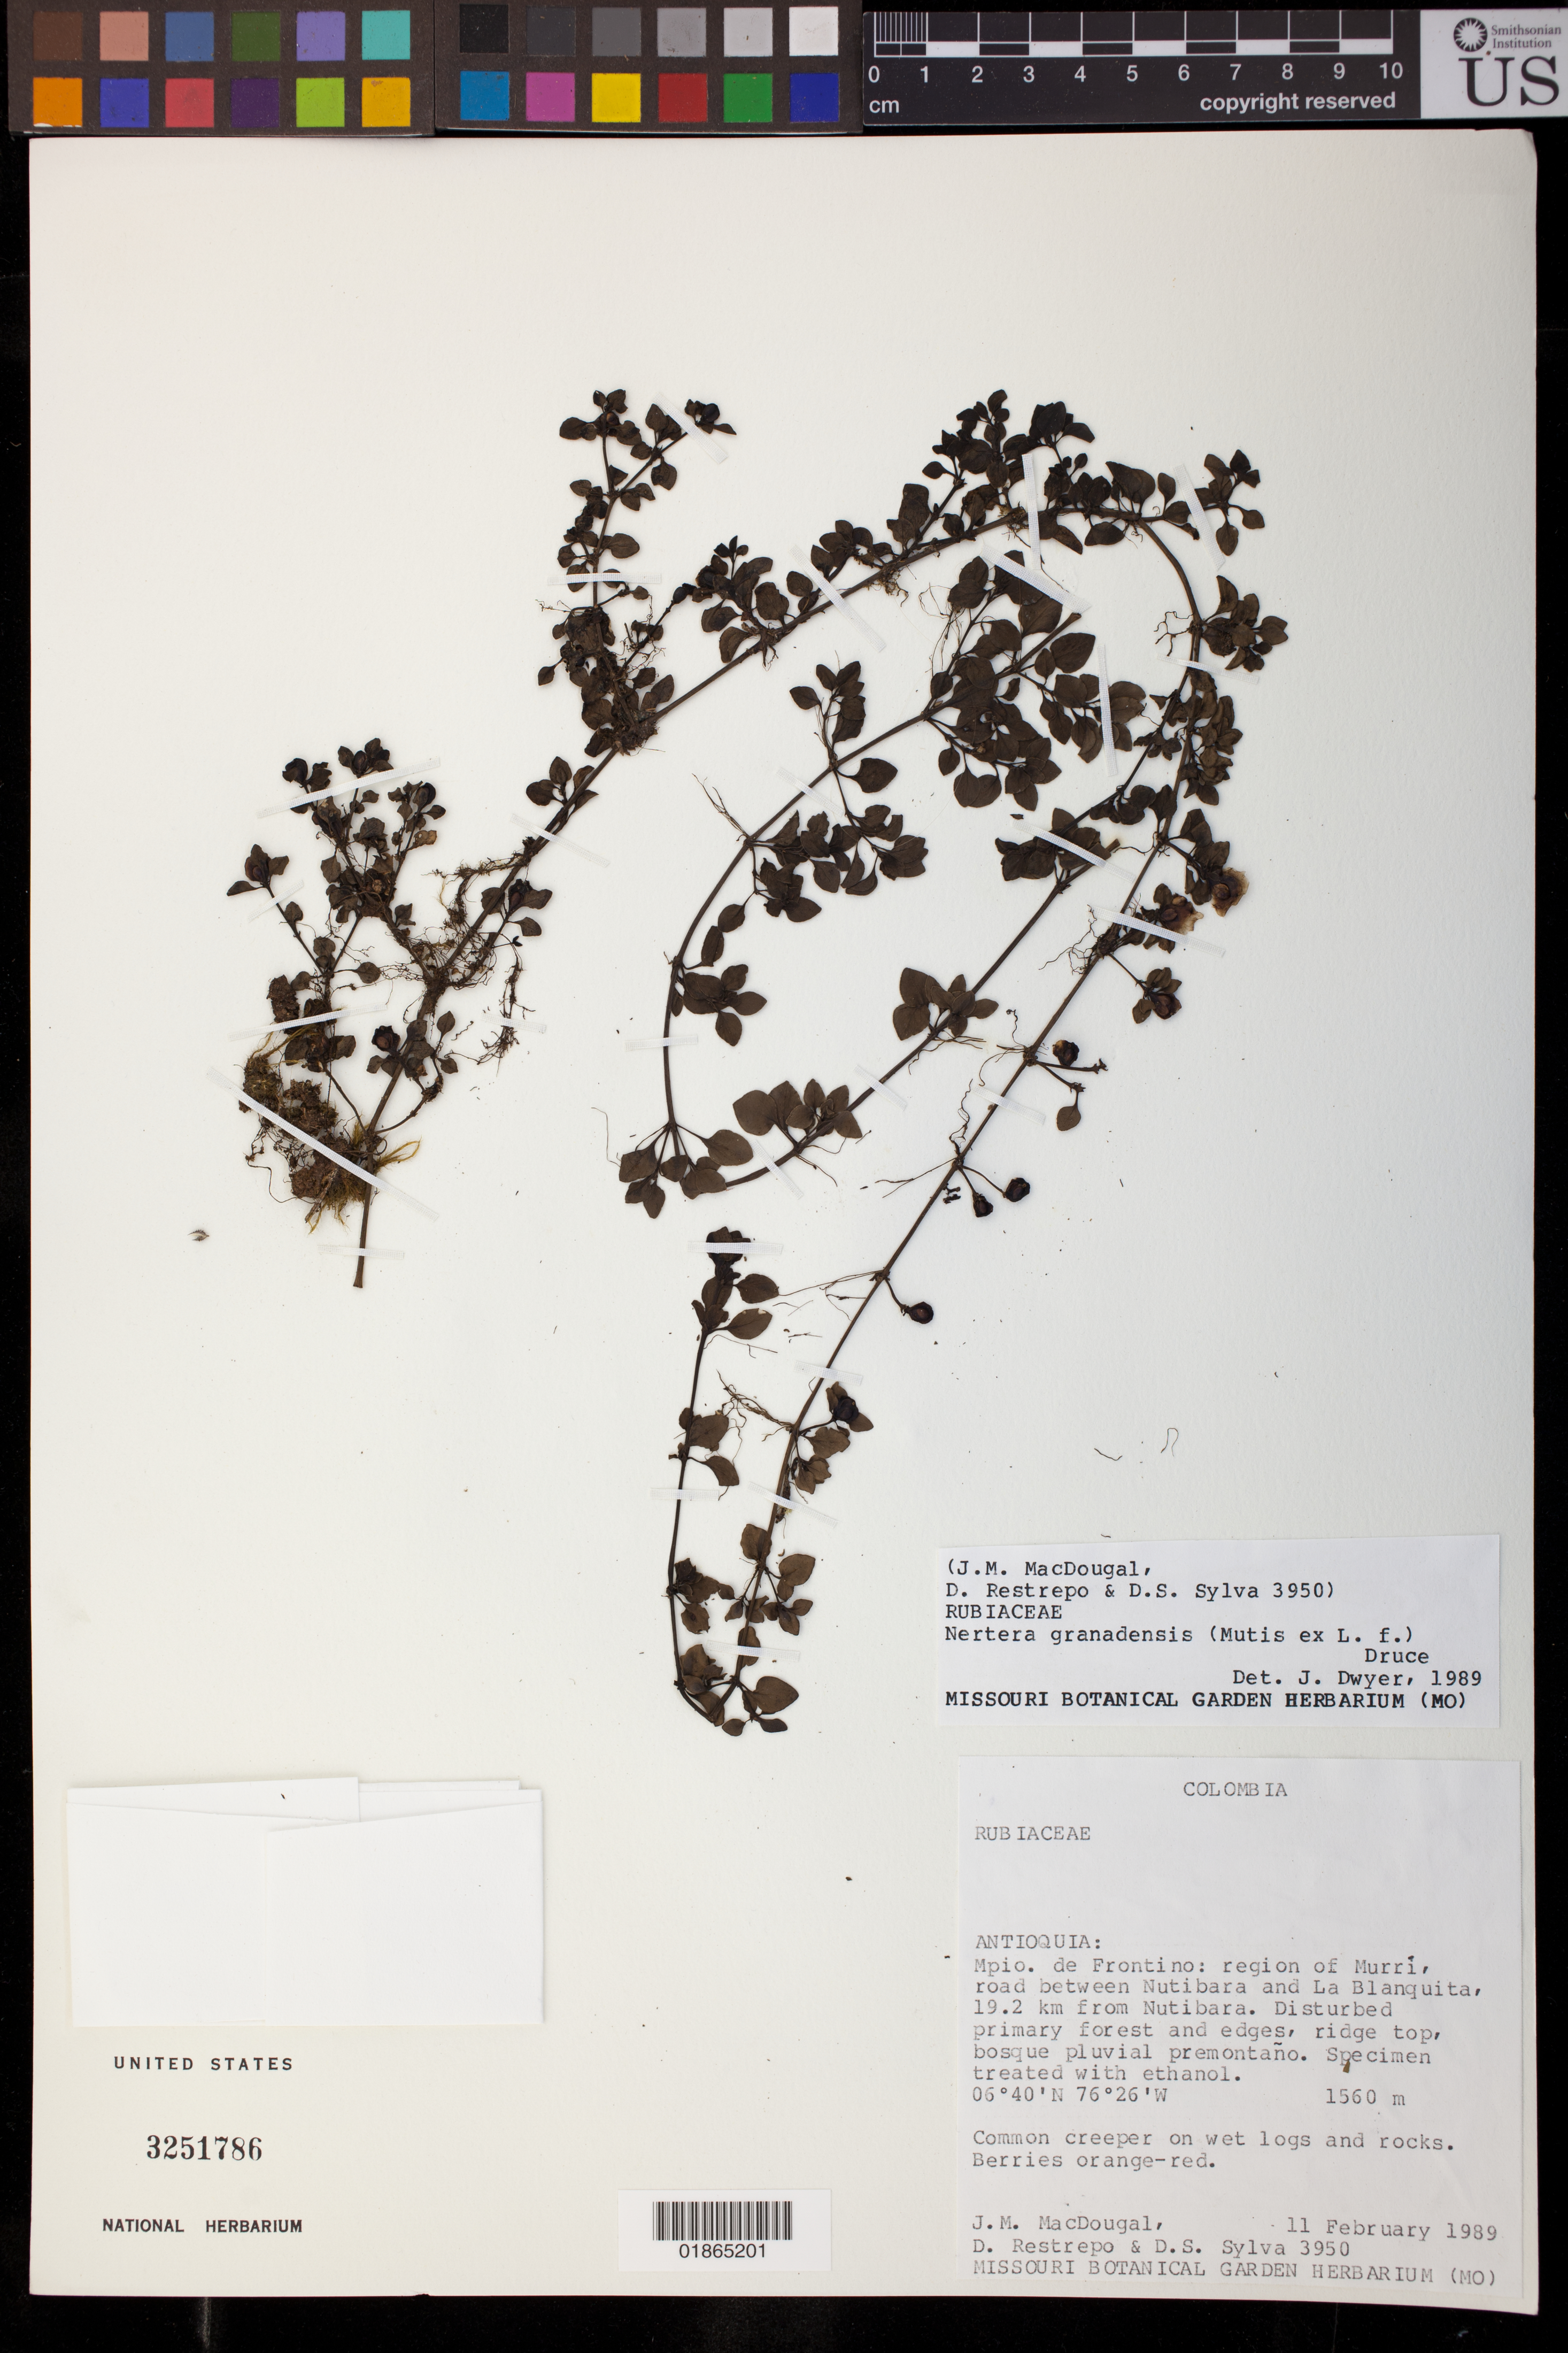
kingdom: Plantae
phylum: Tracheophyta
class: Magnoliopsida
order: Gentianales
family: Rubiaceae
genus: Nertera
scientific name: Nertera granadensis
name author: (Mutis ex L. f.) Druce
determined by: Dwyer, J. D., (MO), Missouri Botanical Garden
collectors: J. M. MacDougal, D. Restrepo & D. Sylva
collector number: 3950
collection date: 1989-02-11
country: Colombia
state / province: Antioquia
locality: Antioquia: Mpio. de Frontino: region of Murrí, road between Nutibara and La Blanquita, 19.2 km from Nutibara.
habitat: Disturbed primary forest and edges, ridge top, bosque pluvial premontano.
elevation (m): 1560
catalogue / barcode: US 3251786